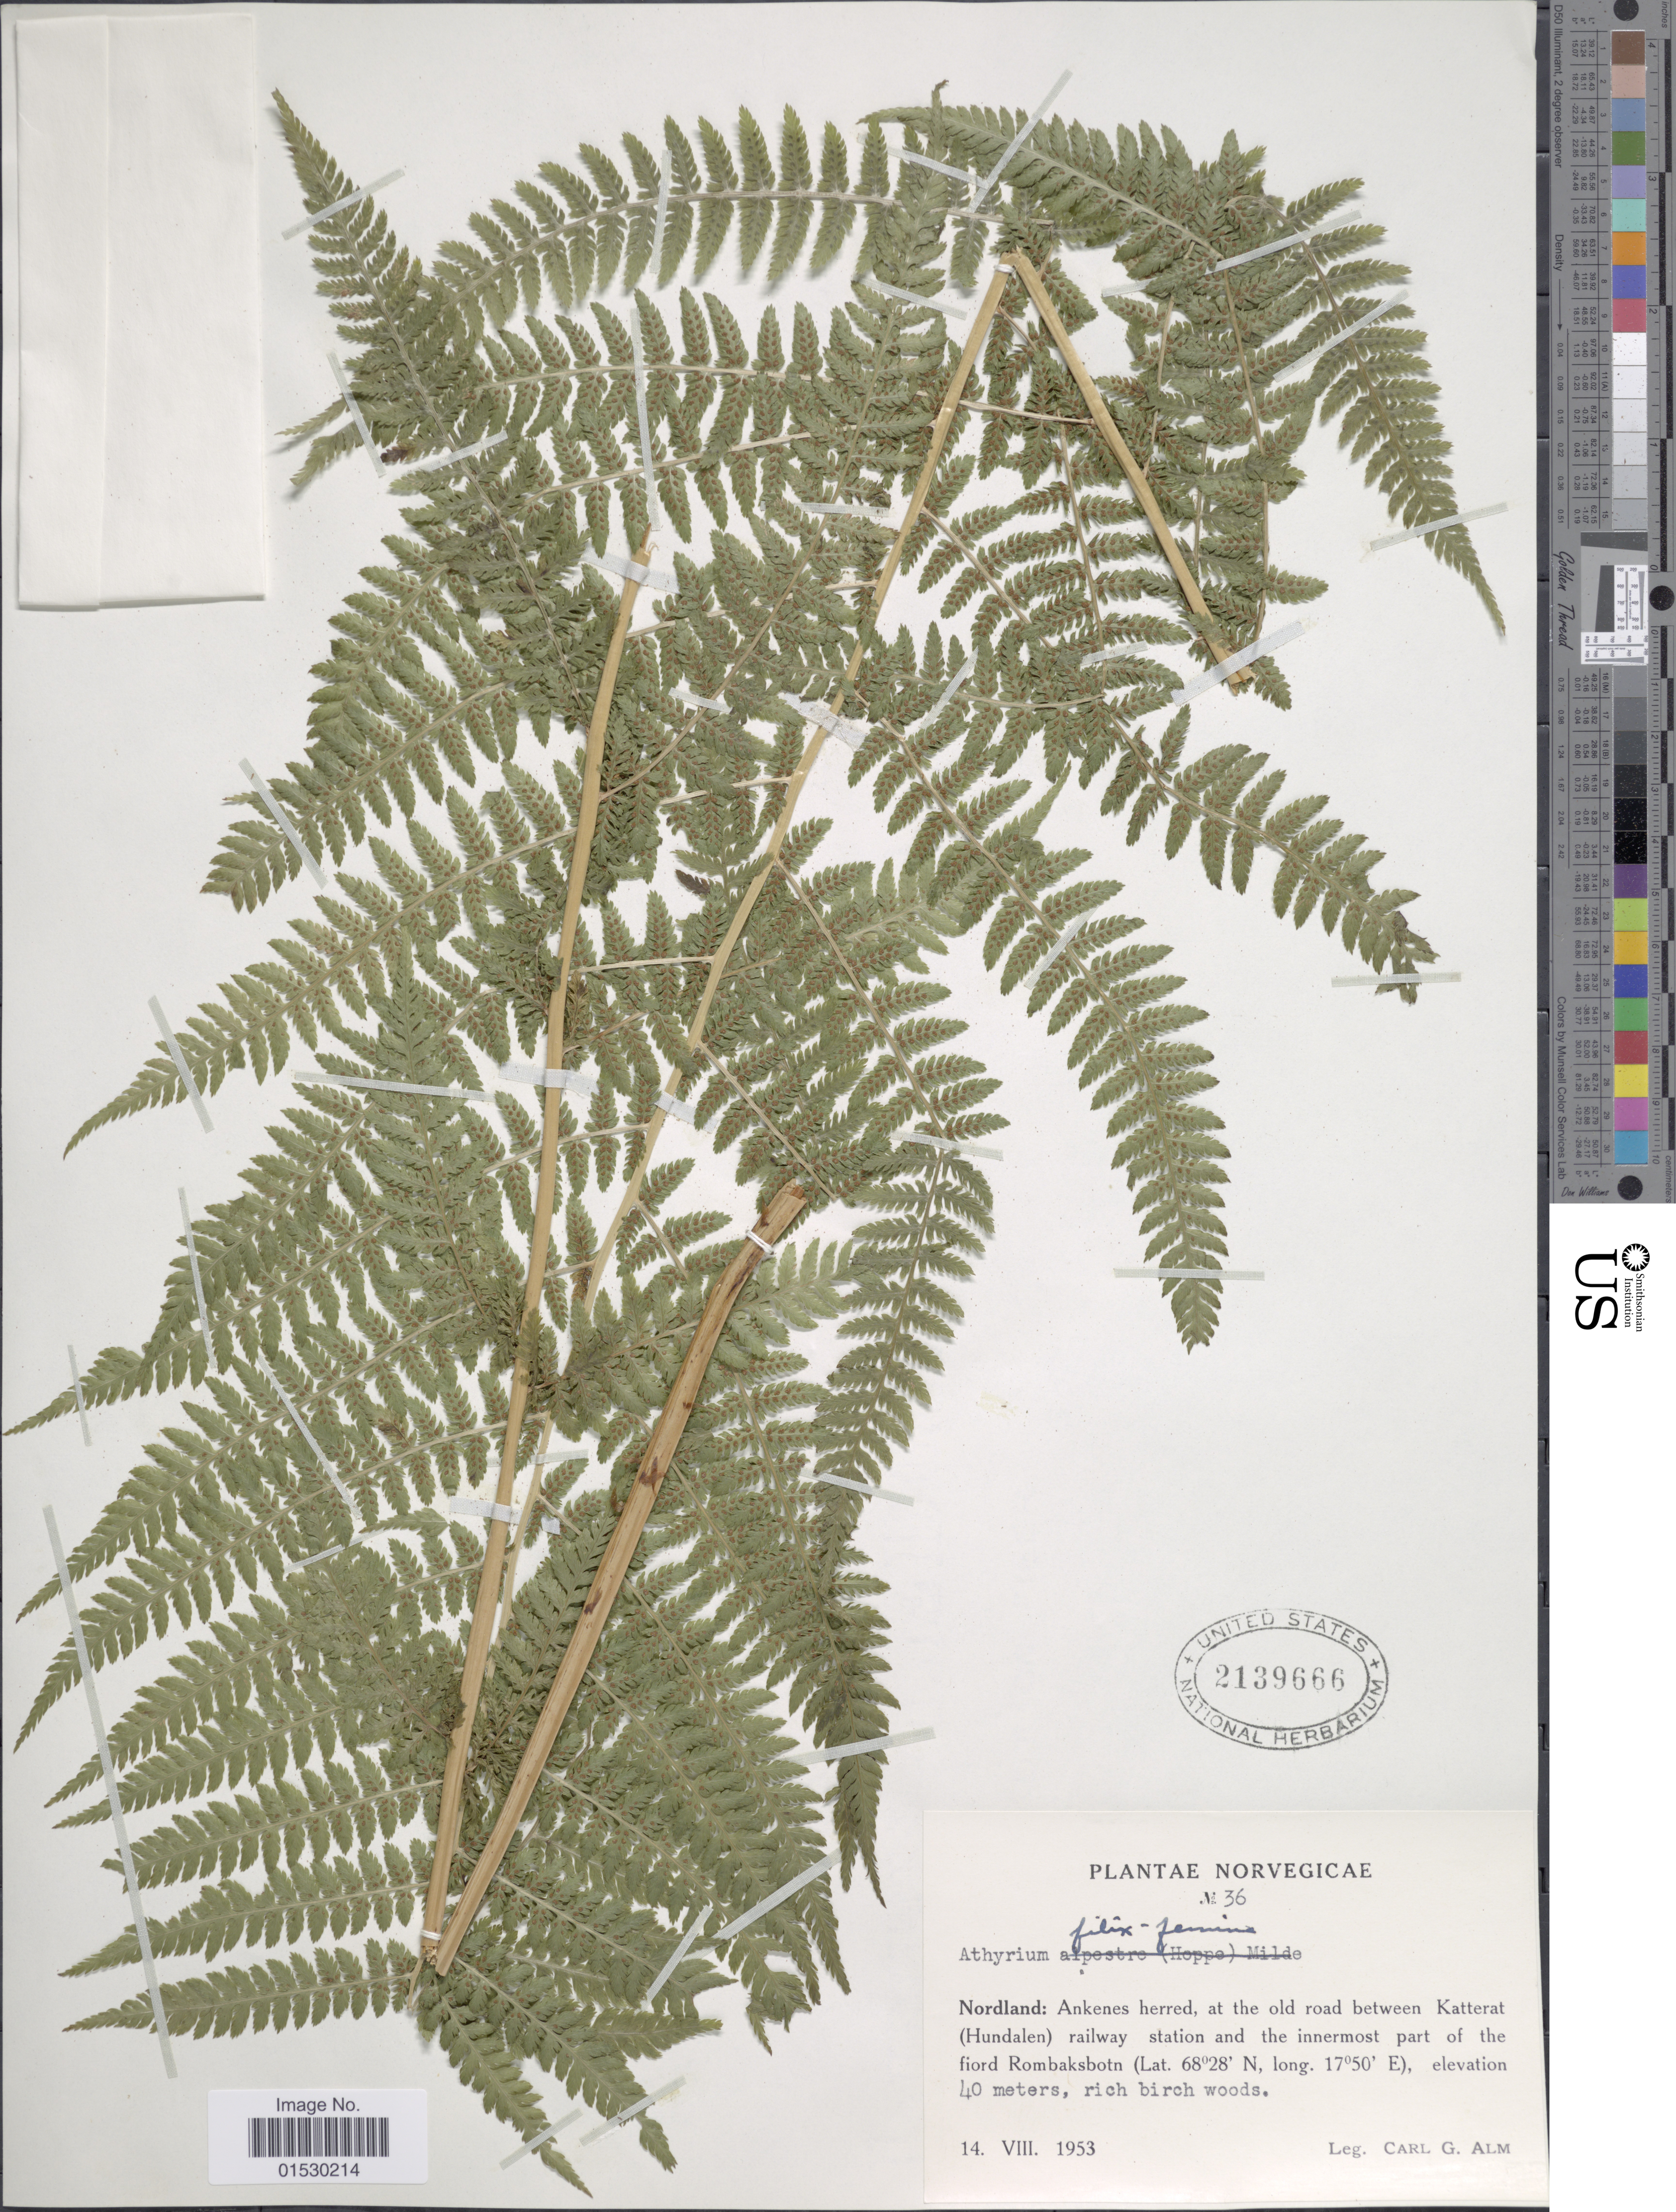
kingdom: Plantae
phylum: Tracheophyta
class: Polypodiopsida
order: Polypodiales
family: Athyriaceae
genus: Athyrium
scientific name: Athyrium filix-femina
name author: (L.) Roth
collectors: C. G. Alm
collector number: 36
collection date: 1953-08-14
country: Norway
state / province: Nordland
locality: Plantae Norvegicae, Ankenes herred, at the old road between Katterat (Hundalen) railway station and innermost part of the fiord Rombaksbotn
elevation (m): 40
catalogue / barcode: US 2139666